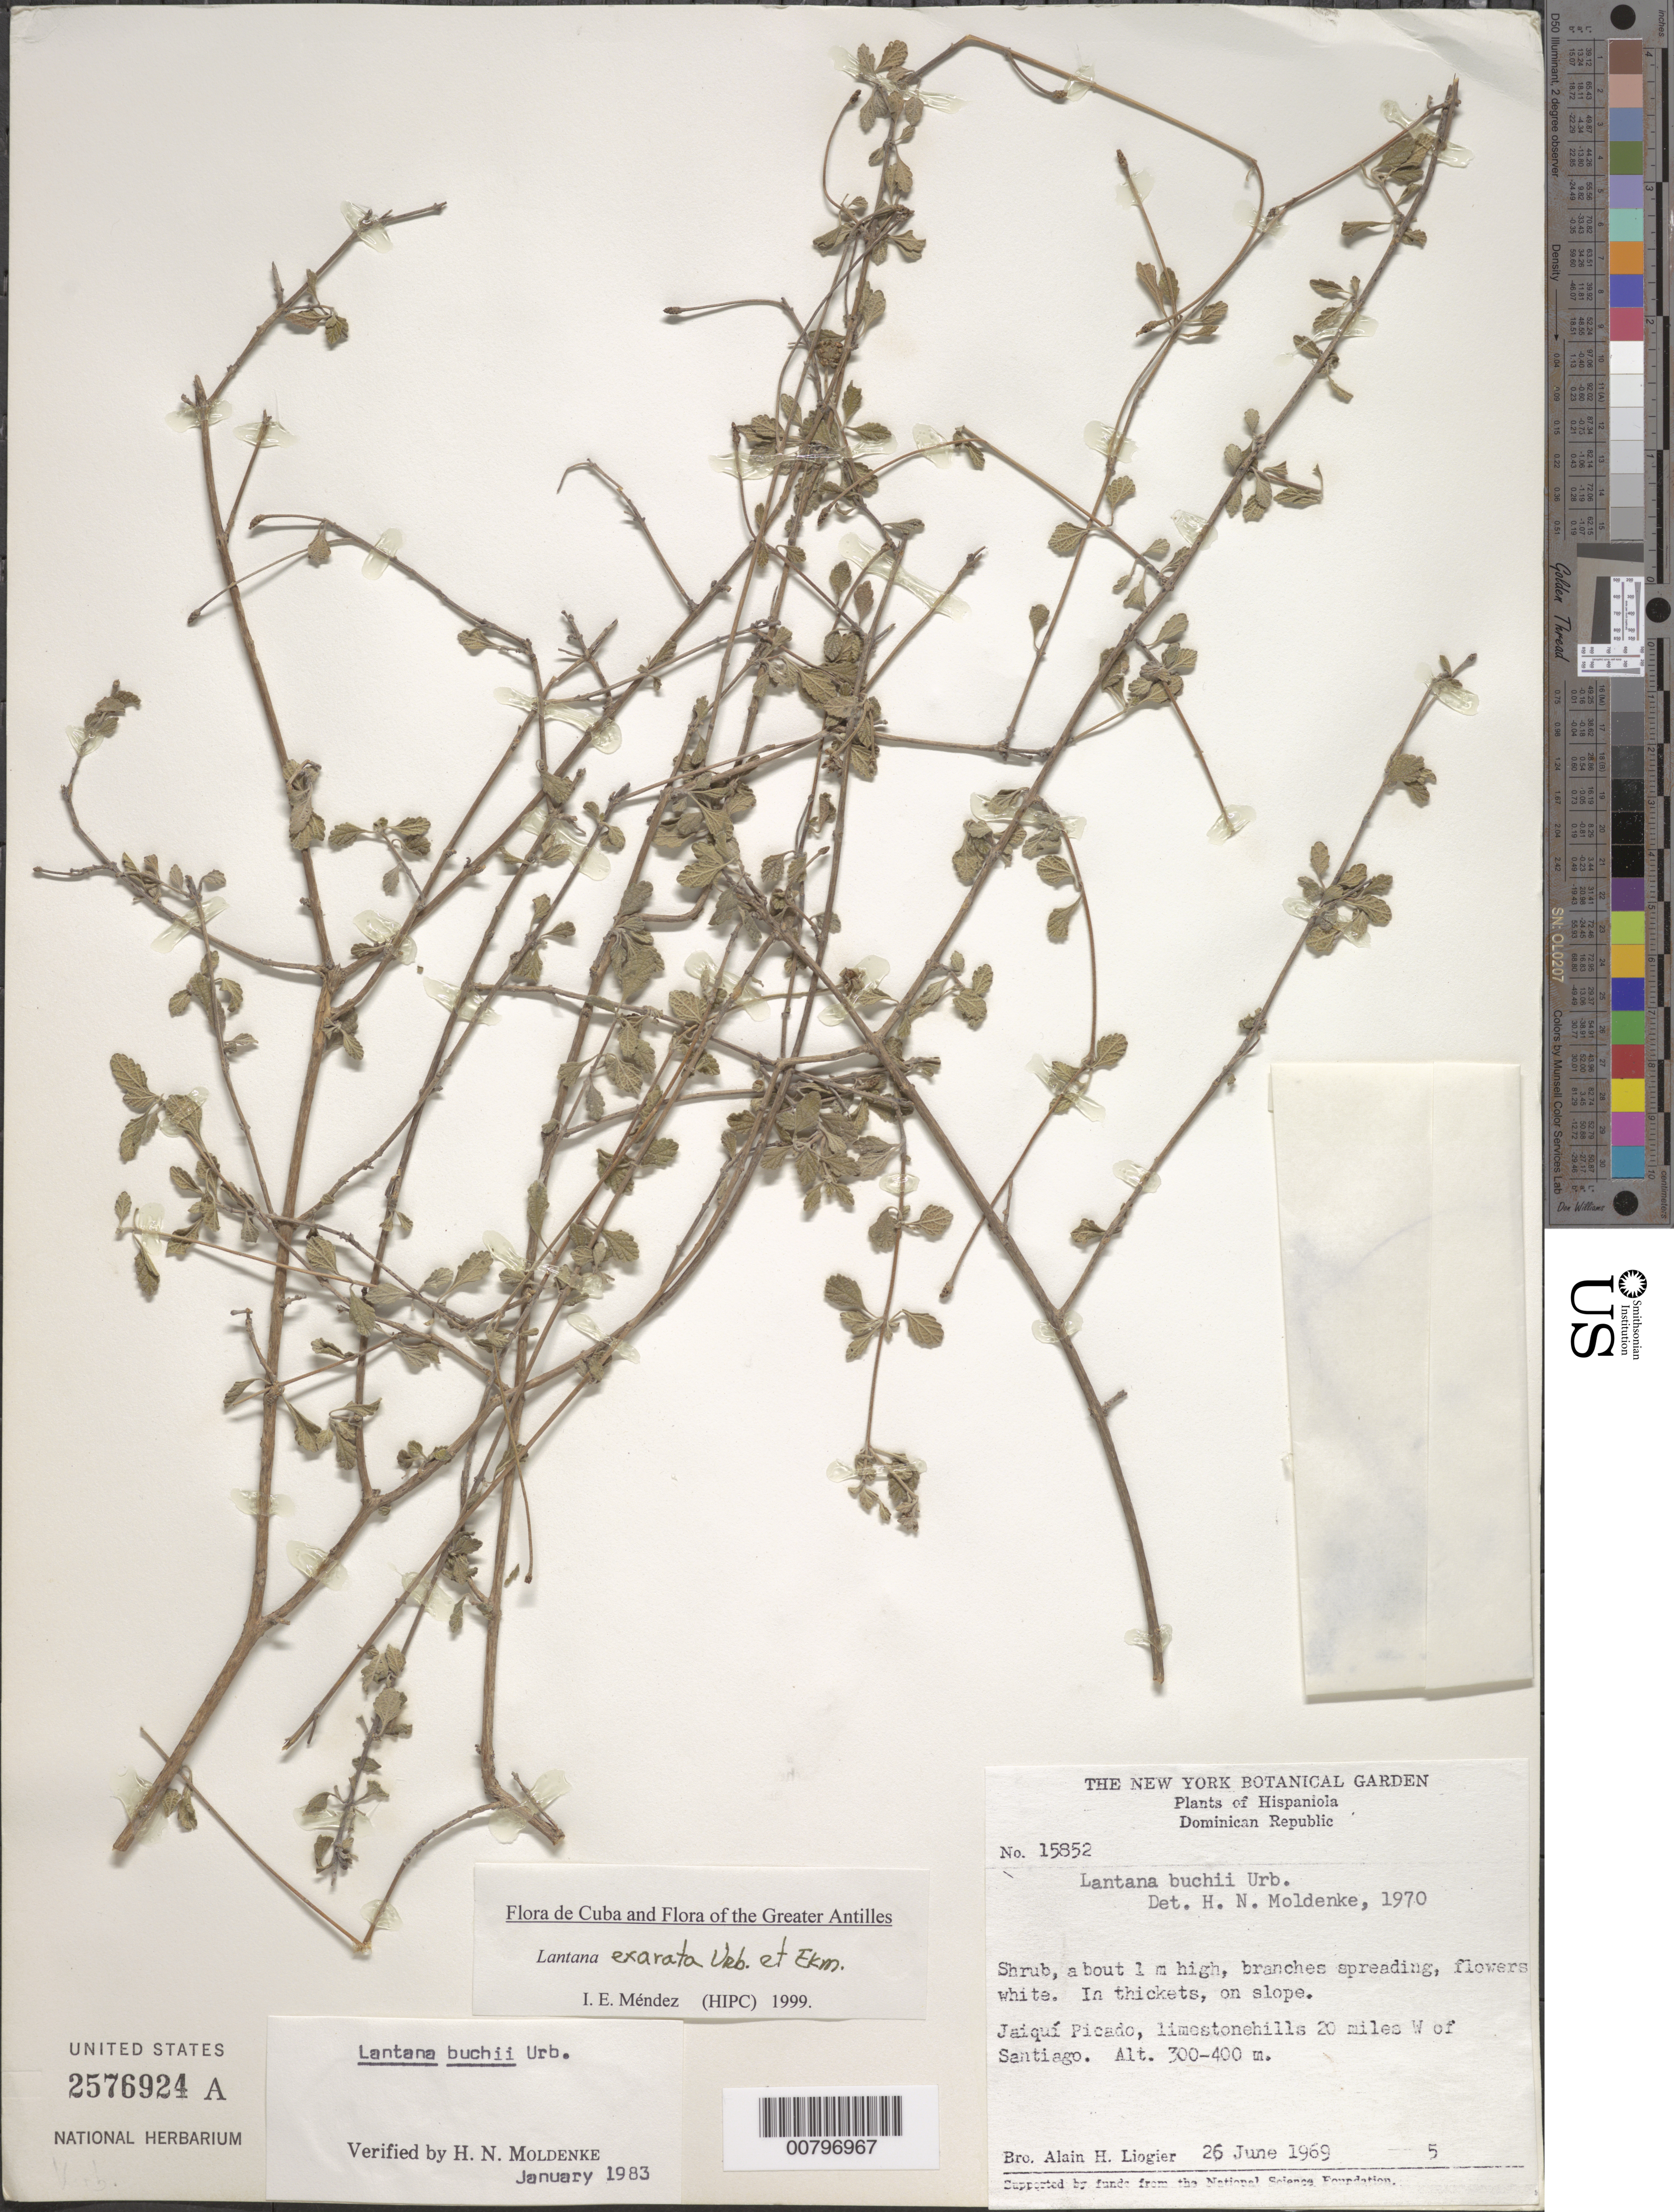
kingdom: Plantae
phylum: Tracheophyta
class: Magnoliopsida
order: Lamiales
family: Verbenaceae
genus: Lantana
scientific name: Lantana exarata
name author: Urb. & Ekman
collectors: A. H. Liogier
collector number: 15852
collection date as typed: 26 Jun 1969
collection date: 1969-06-26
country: Dominican Republic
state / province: Santiago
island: Hispaniola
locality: Jaiquí Picado, 20 miiles W of city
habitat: In thickets on slope of limestonehills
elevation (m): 300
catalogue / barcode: US 2576924A